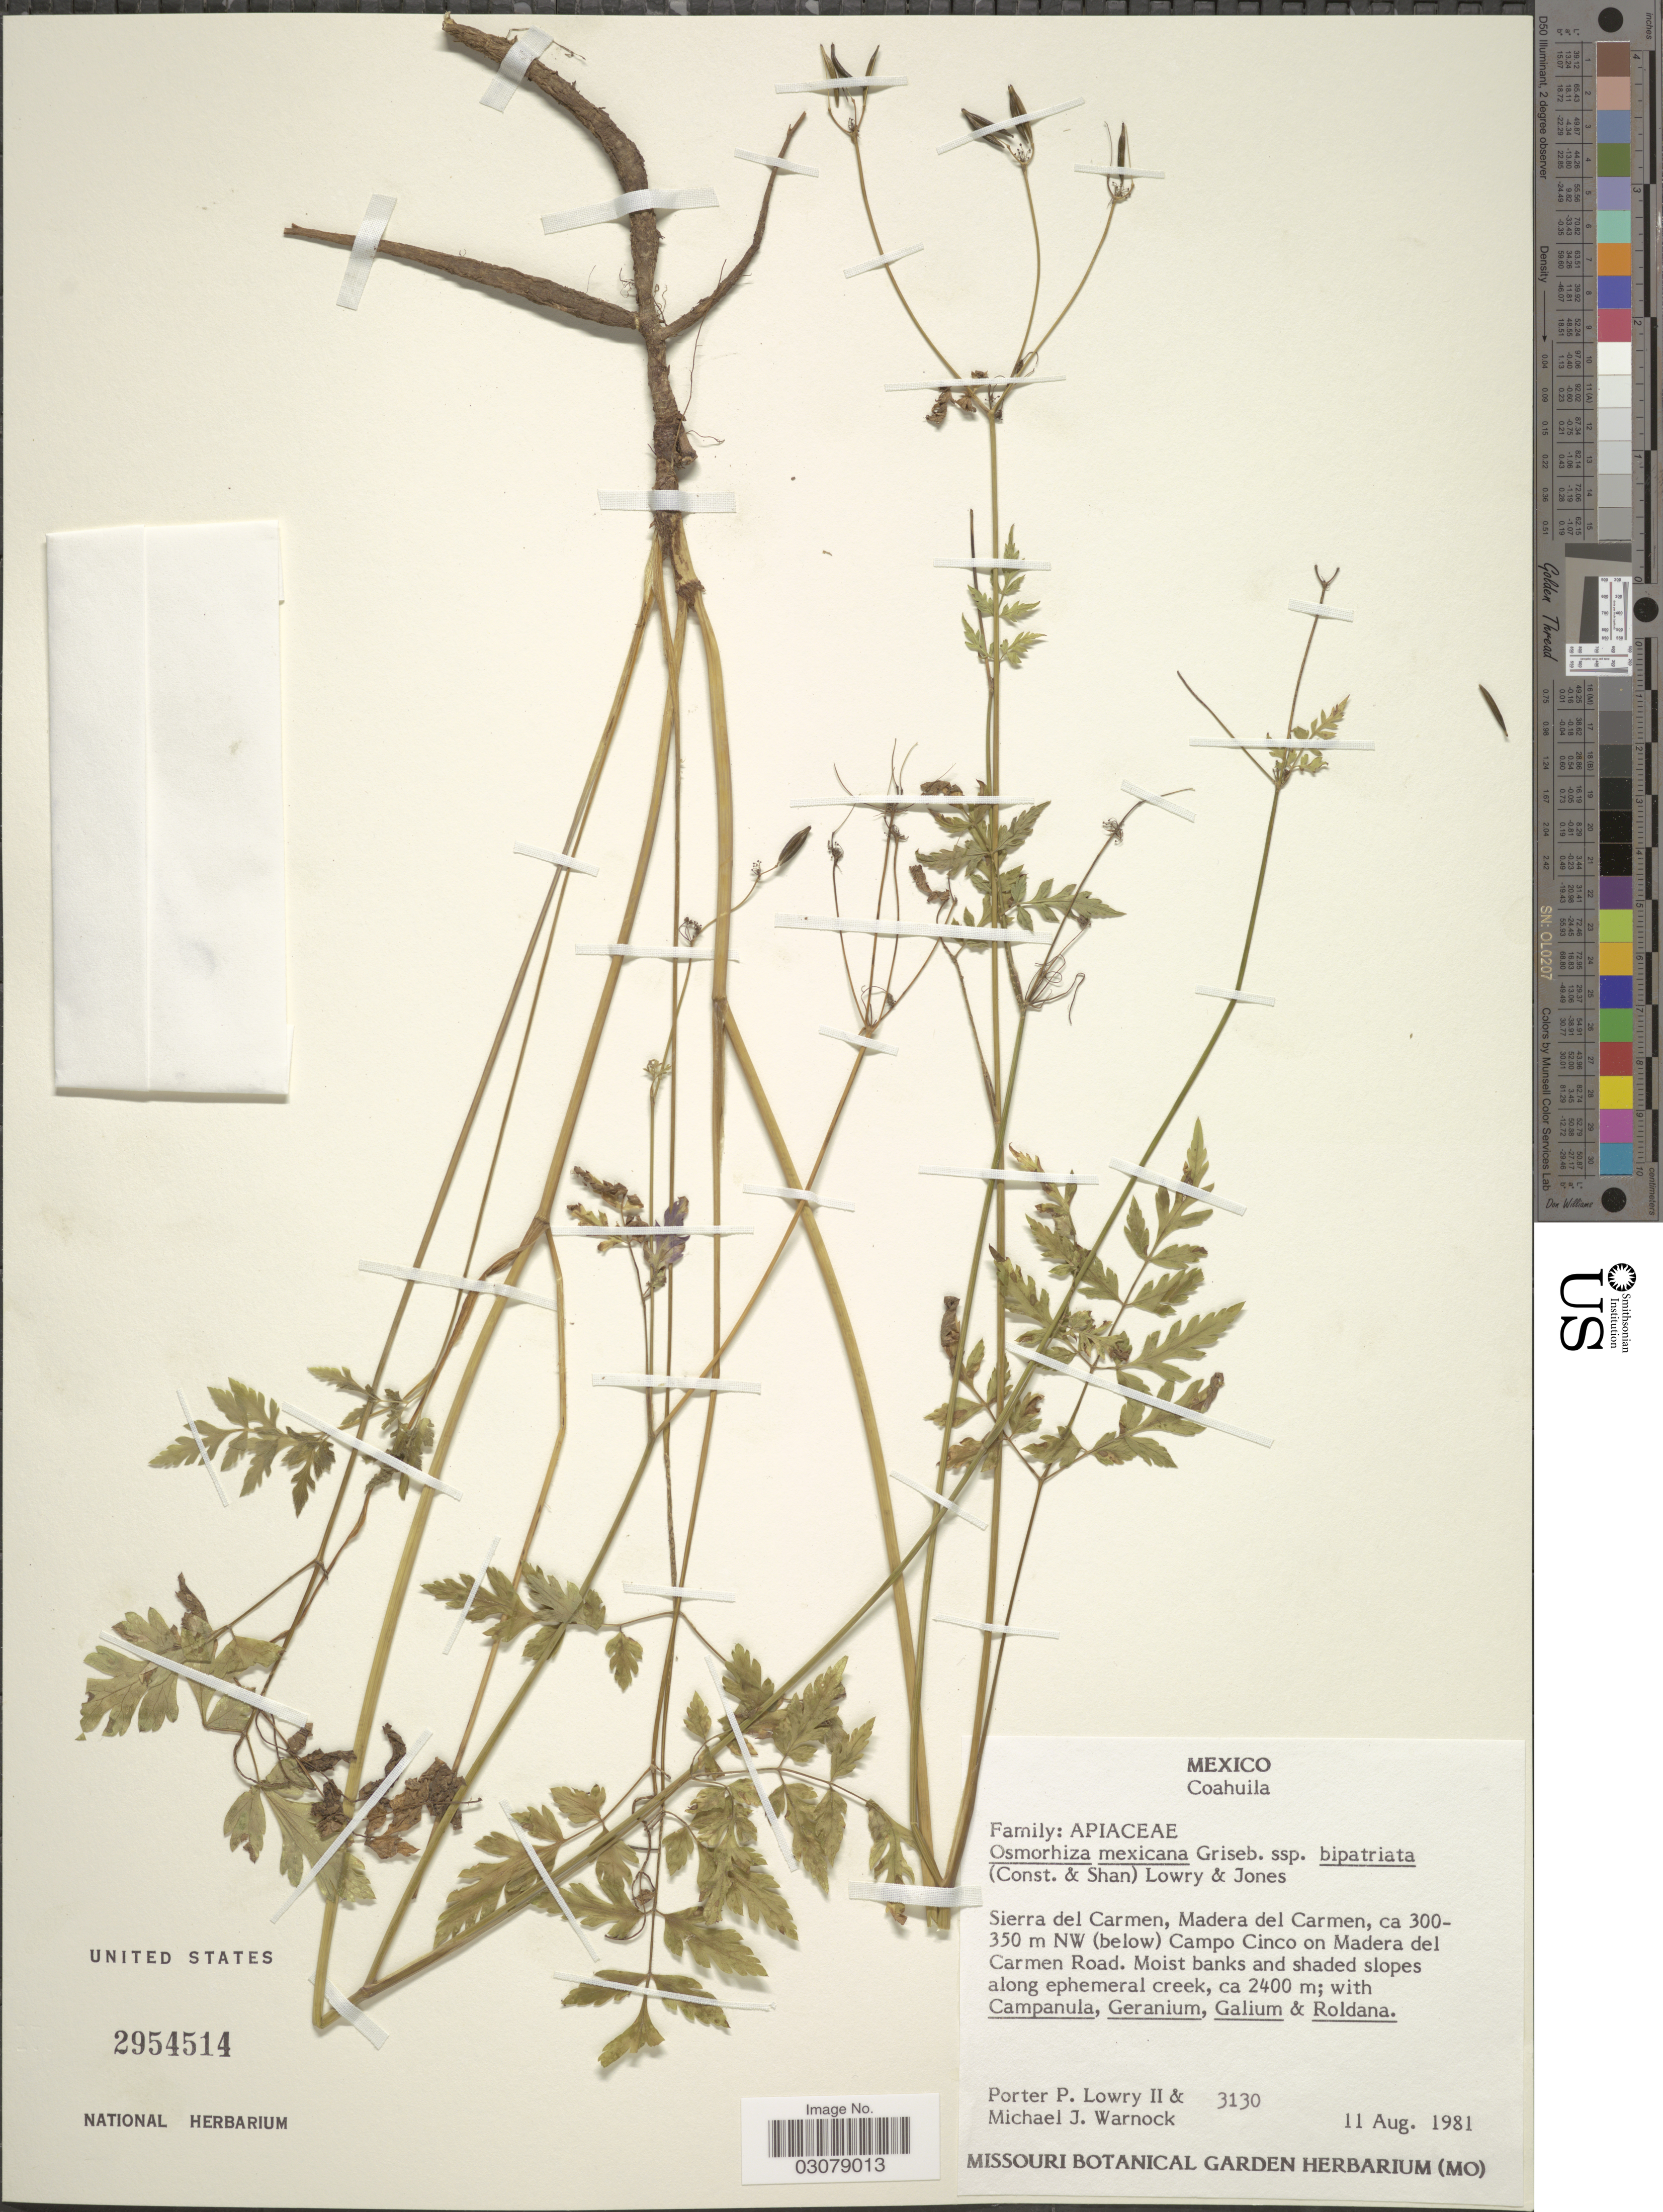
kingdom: Plantae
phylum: Tracheophyta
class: Magnoliopsida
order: Apiales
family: Apiaceae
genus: Osmorhiza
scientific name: Osmorhiza mexicana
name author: Griseb.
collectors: P. P. Lowry & M. Warnock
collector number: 3130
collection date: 1981-08-11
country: Mexico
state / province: Coahuila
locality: Sierra del Carmen, Madera del Carmen, ca 300-350 m NW (below) Campo Cinco on Madera del Carmen Road.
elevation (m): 2400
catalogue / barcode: US 2954514